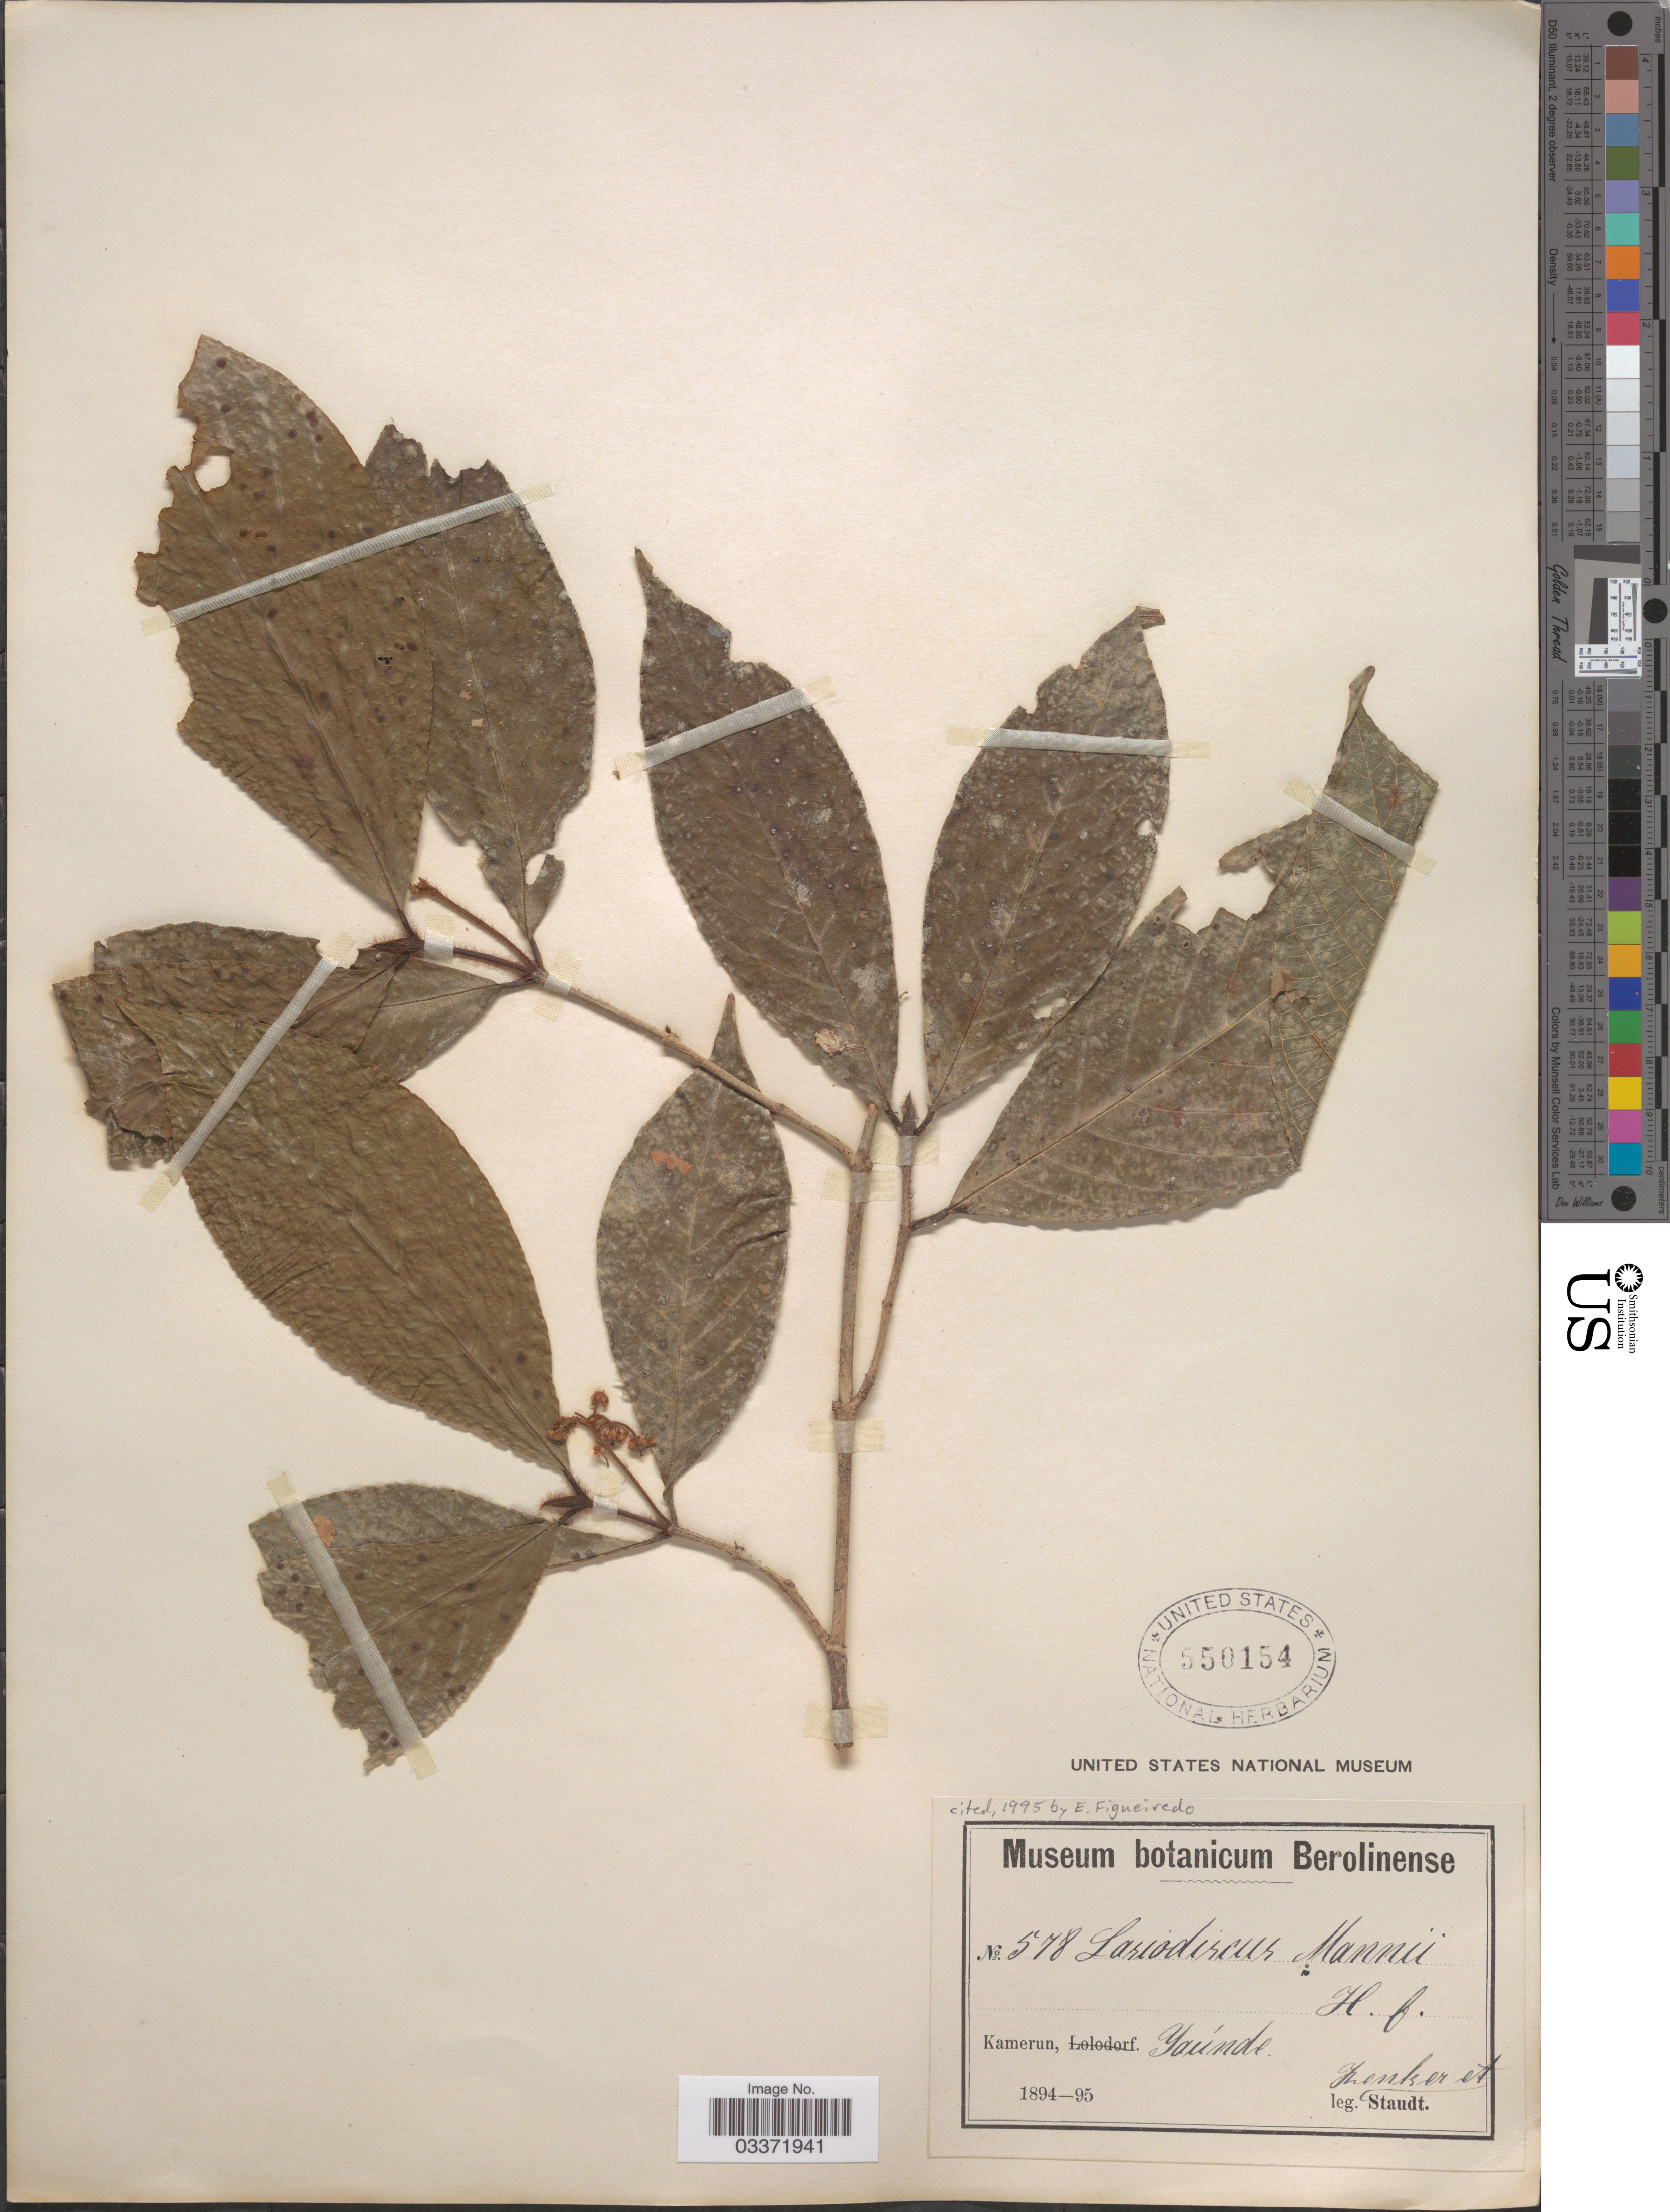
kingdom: Plantae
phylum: Tracheophyta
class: Magnoliopsida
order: Rosales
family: Rhamnaceae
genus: Lasiodiscus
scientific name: Lasiodiscus mannii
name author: Hook. f.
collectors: Zenker, -- & -. Staudt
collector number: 578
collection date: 1894/1895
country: Cameroon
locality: Kamerun, Yaúnde.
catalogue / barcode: US 550154